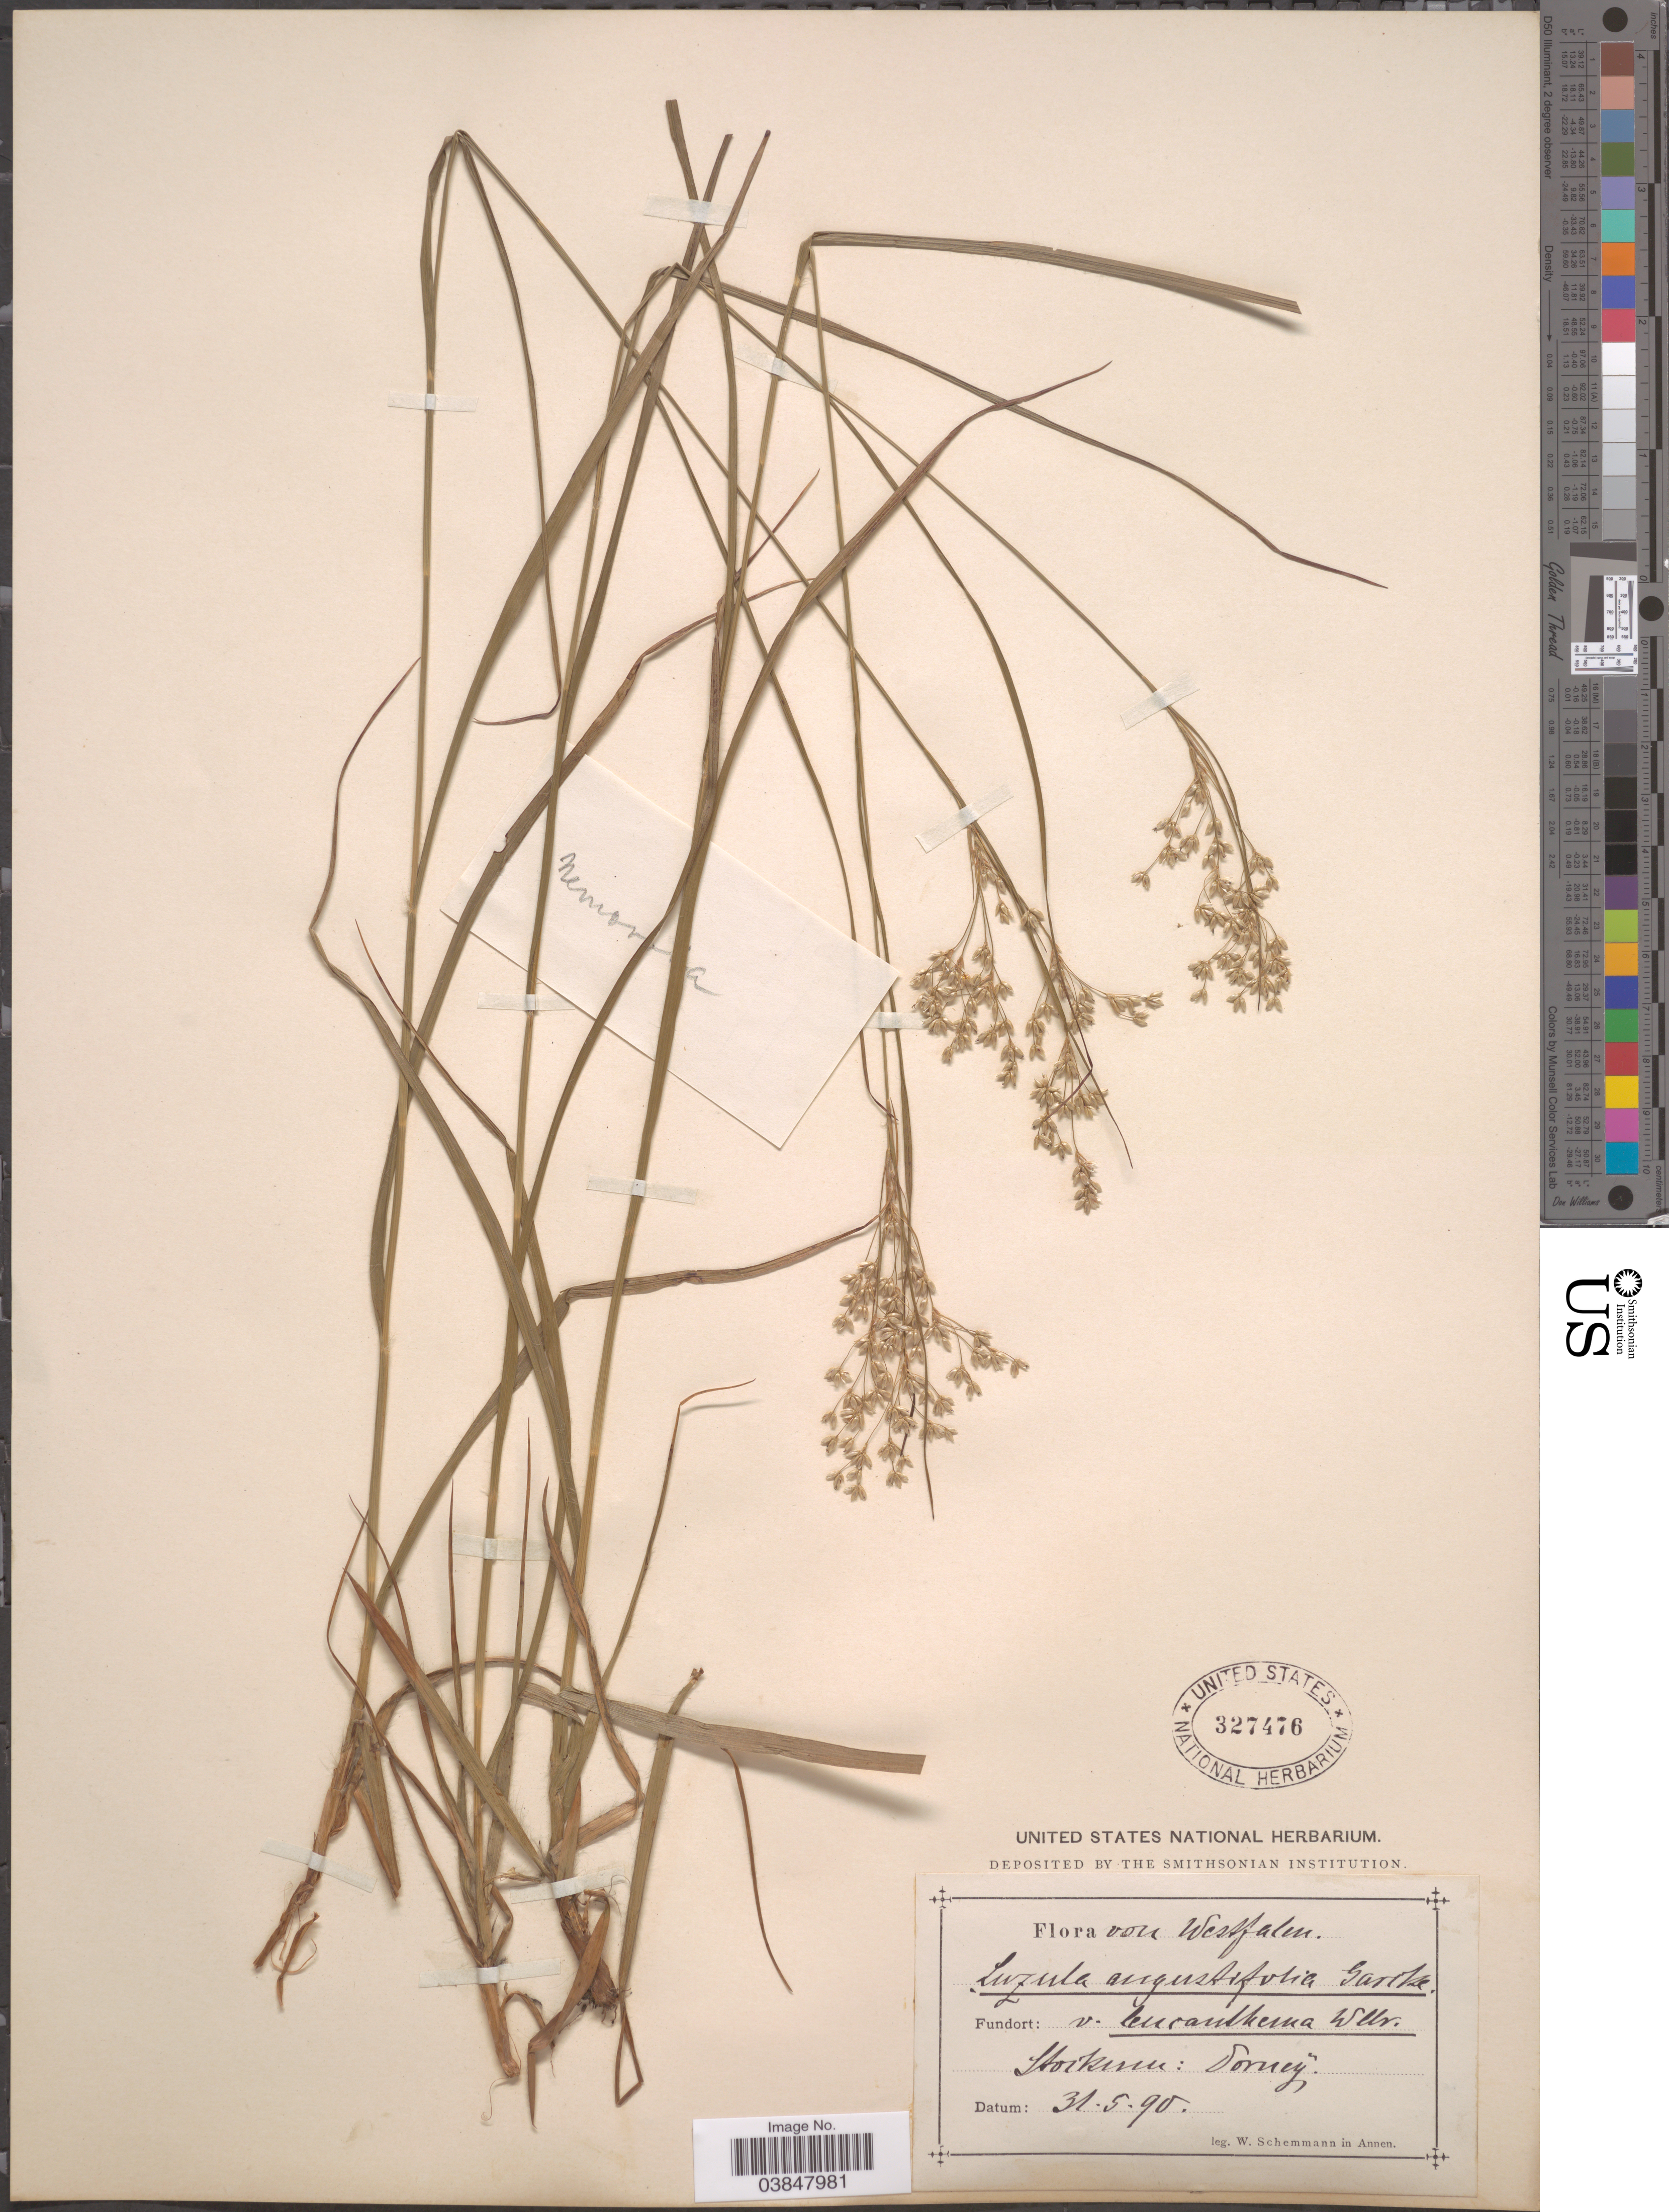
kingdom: Plantae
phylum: Tracheophyta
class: Liliopsida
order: Poales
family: Juncaceae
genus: Luzula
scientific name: Luzula luzuloides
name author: (Lam.) Dandy & Wilmott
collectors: W. Schemmann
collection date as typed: Transcribed d/m/y: 31/5/90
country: Germany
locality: Westfalen. Stockum: Dorney.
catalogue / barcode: US 327476